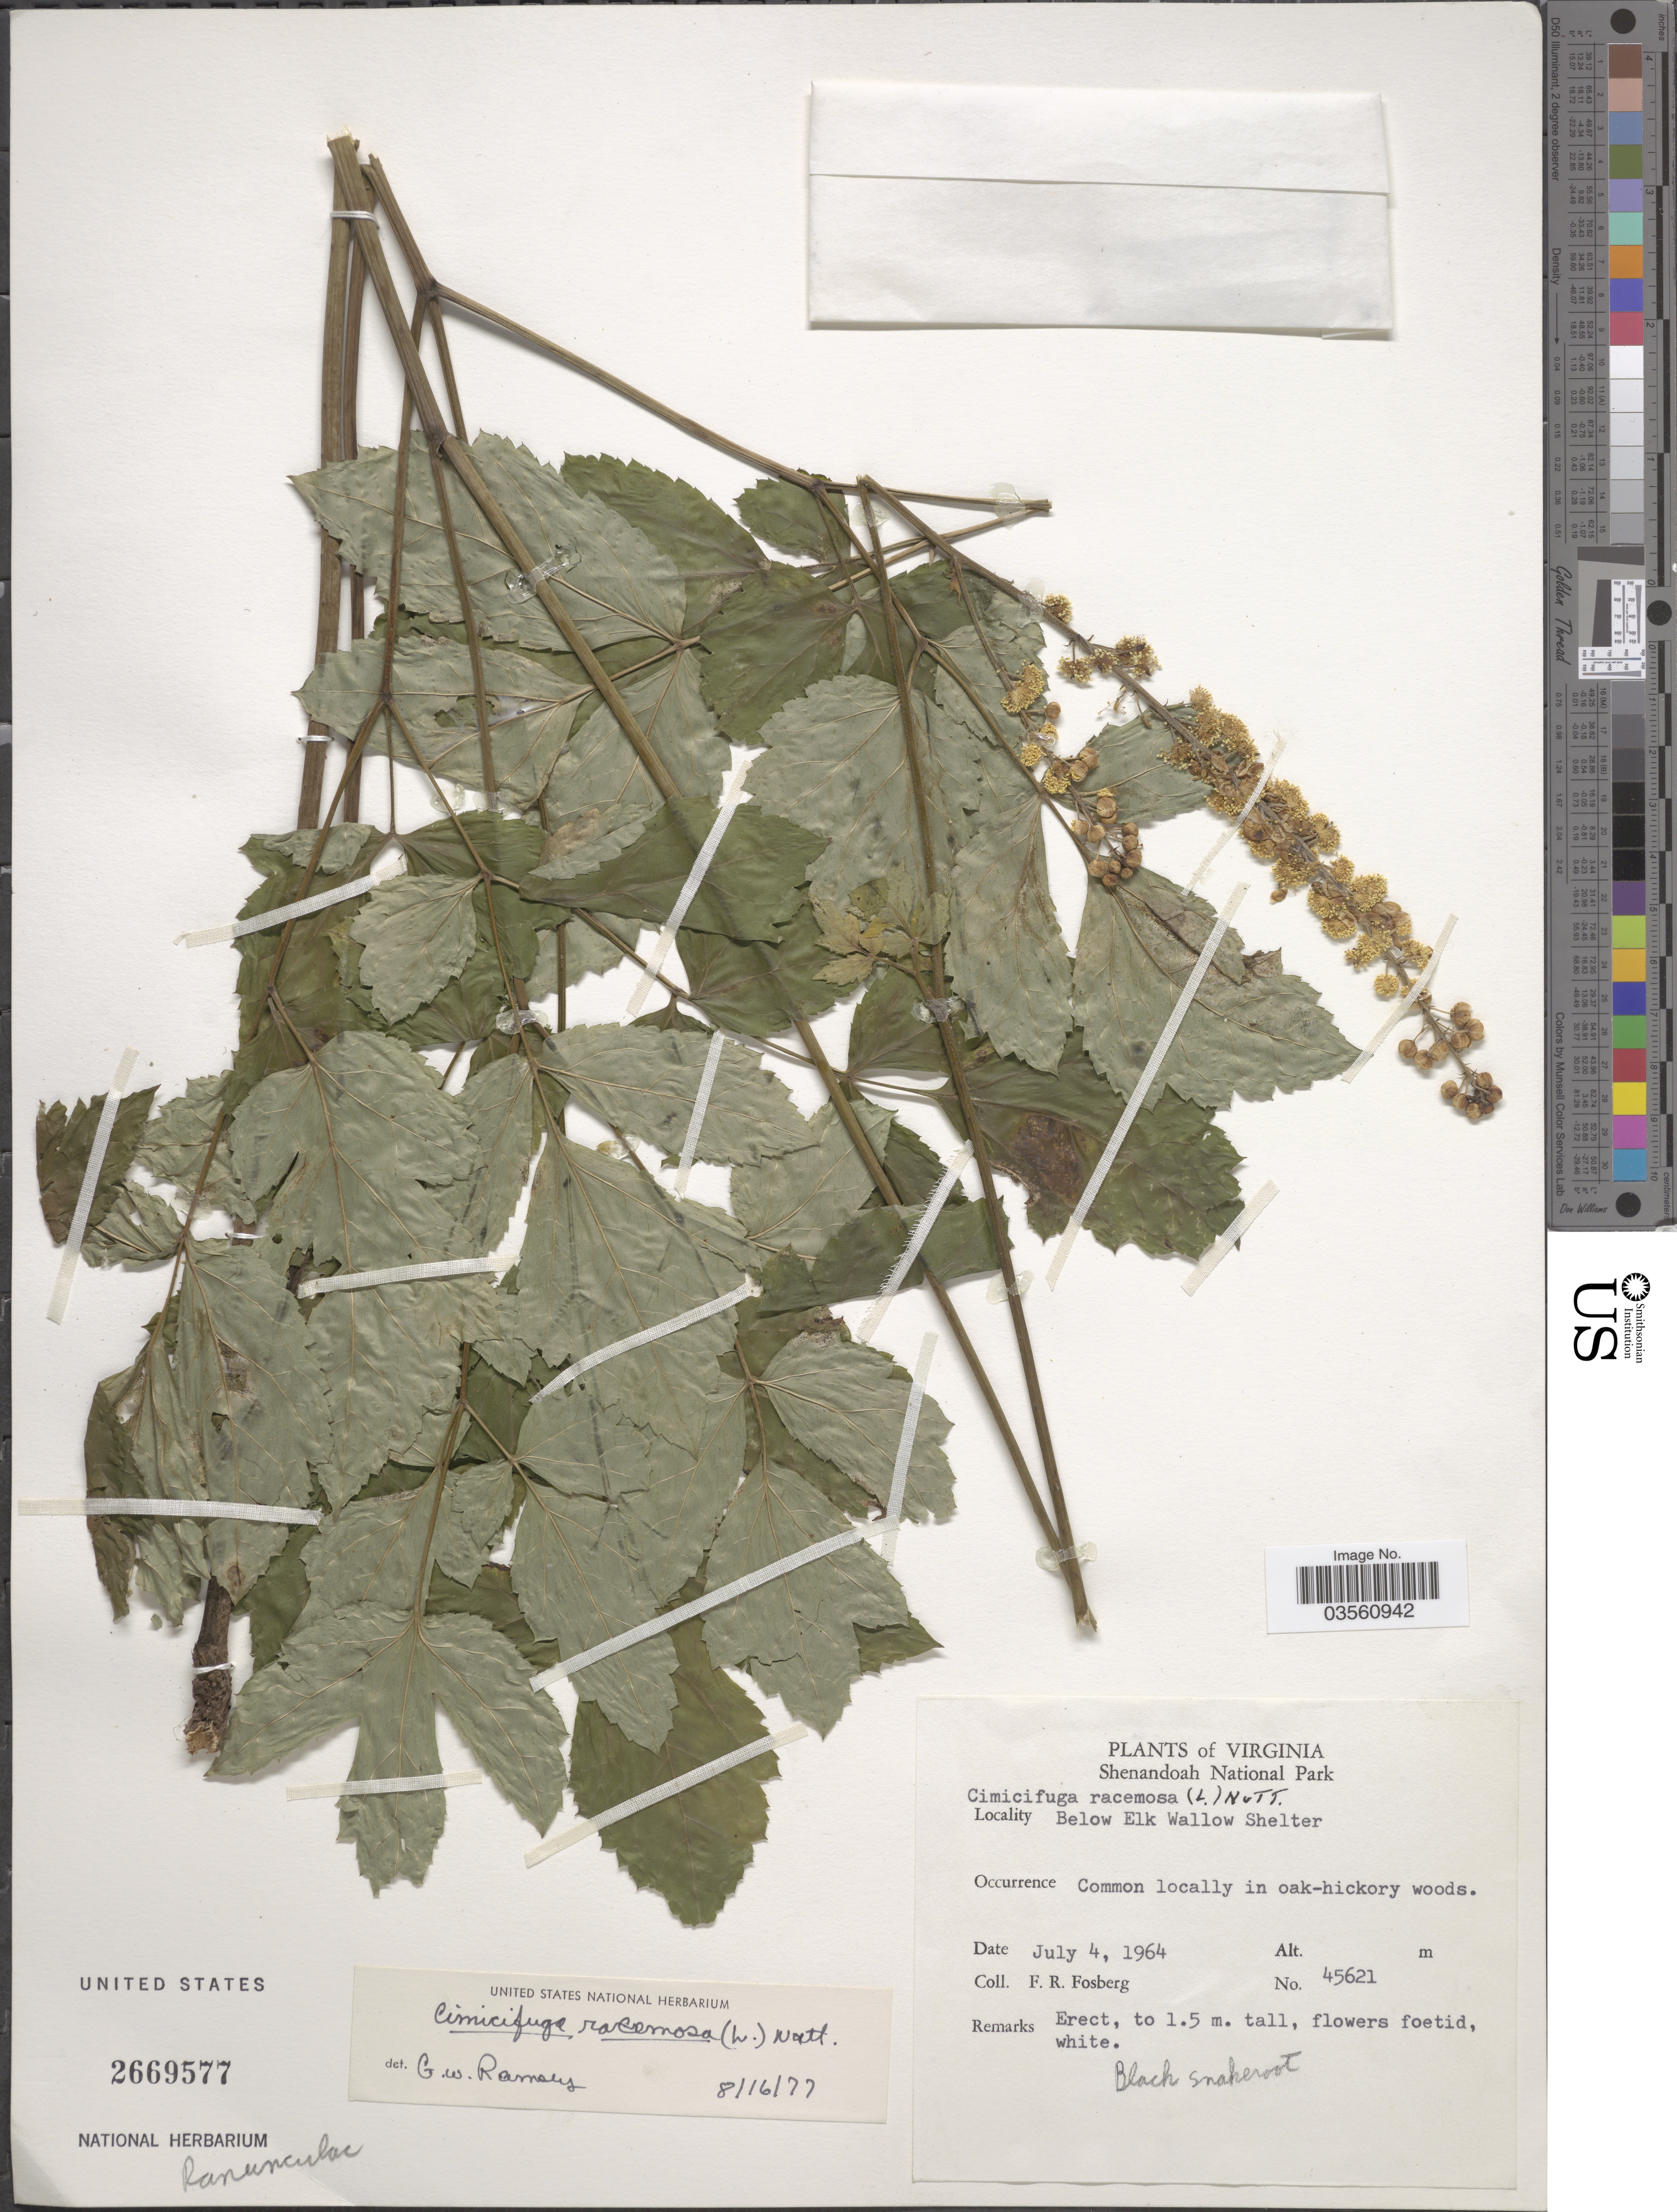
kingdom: Plantae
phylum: Tracheophyta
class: Magnoliopsida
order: Ranunculales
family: Ranunculaceae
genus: Actaea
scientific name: Actaea racemosa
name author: L.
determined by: Strong, M. T., (US), Smithsonian Institution - National Museum of Natural History (UNITED STATES)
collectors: F. R. Fosberg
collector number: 45621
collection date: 1964-07-04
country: United States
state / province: Virginia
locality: Shenandoah National Park. Below Elk Wallow Shelter.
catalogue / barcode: US 2669577